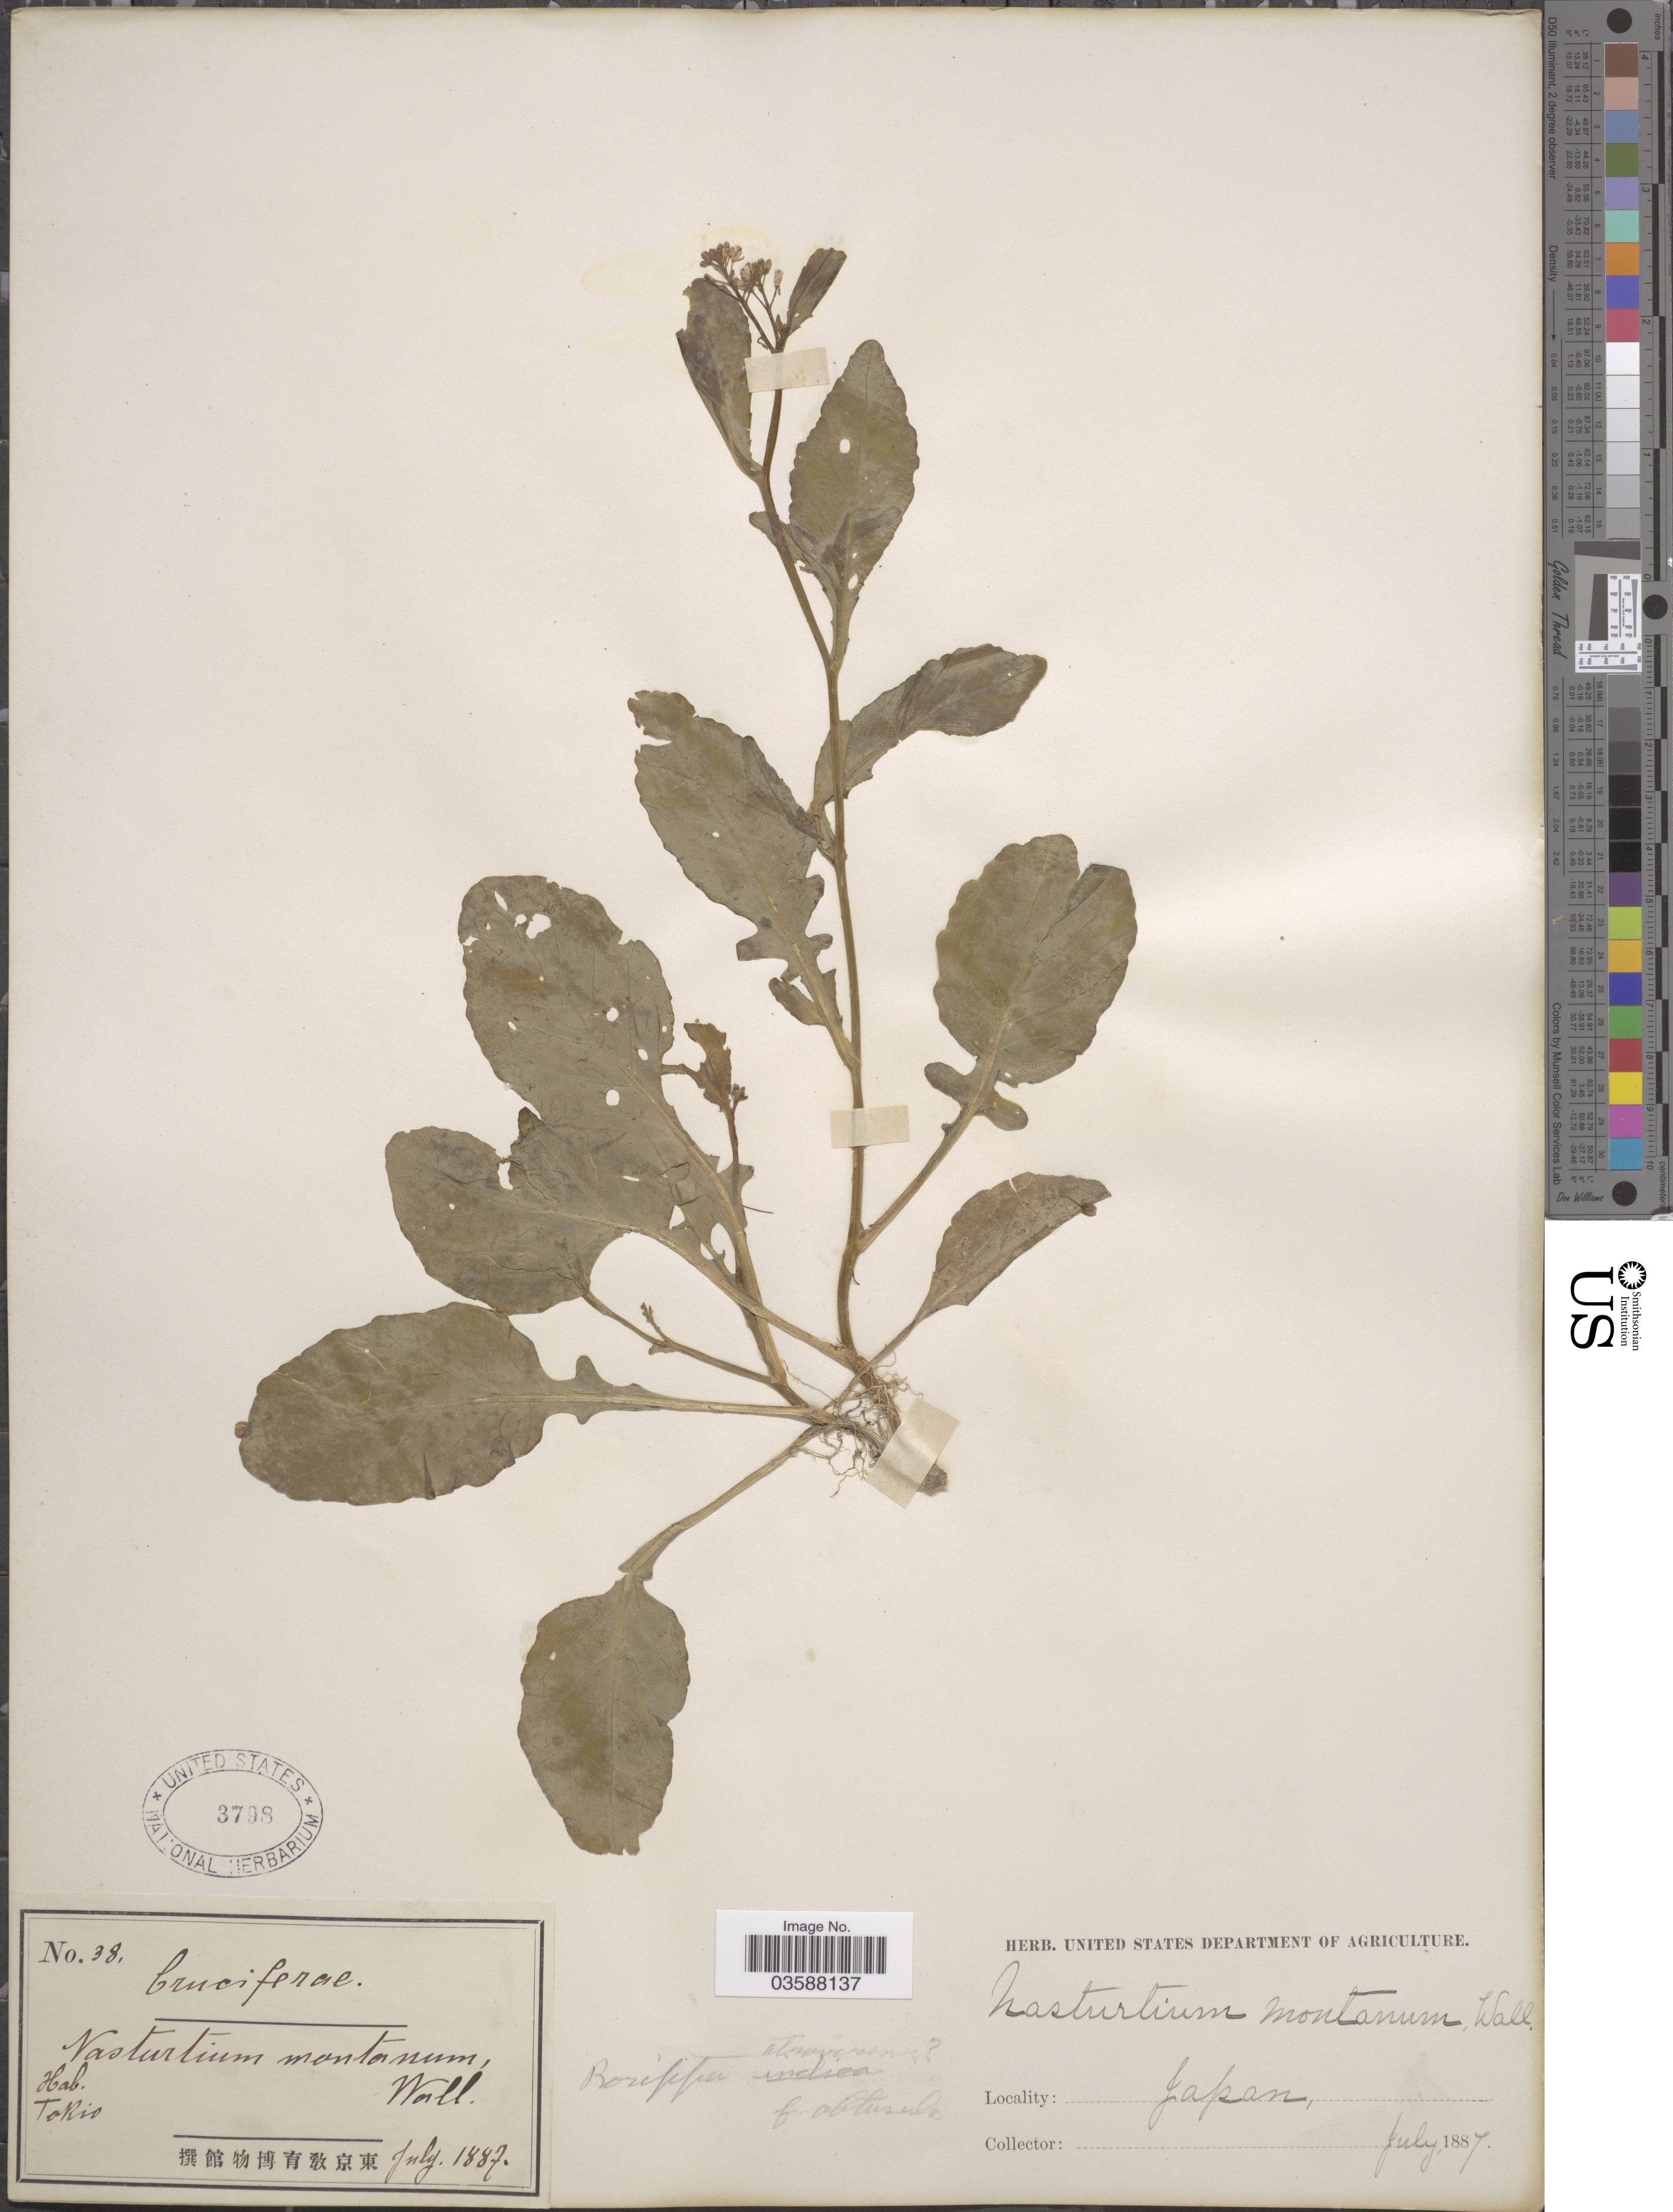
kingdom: Plantae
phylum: Tracheophyta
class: Magnoliopsida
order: Brassicales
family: Brassicaceae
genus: Rorippa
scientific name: Rorippa indica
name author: (L.) Hiern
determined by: Strong, M. T., (US), Smithsonian Institution - National Museum of Natural History (UNITED STATES)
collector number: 38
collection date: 1887-07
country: Japan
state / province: Tokyo, Federal City of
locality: Tokio.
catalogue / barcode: US 3798